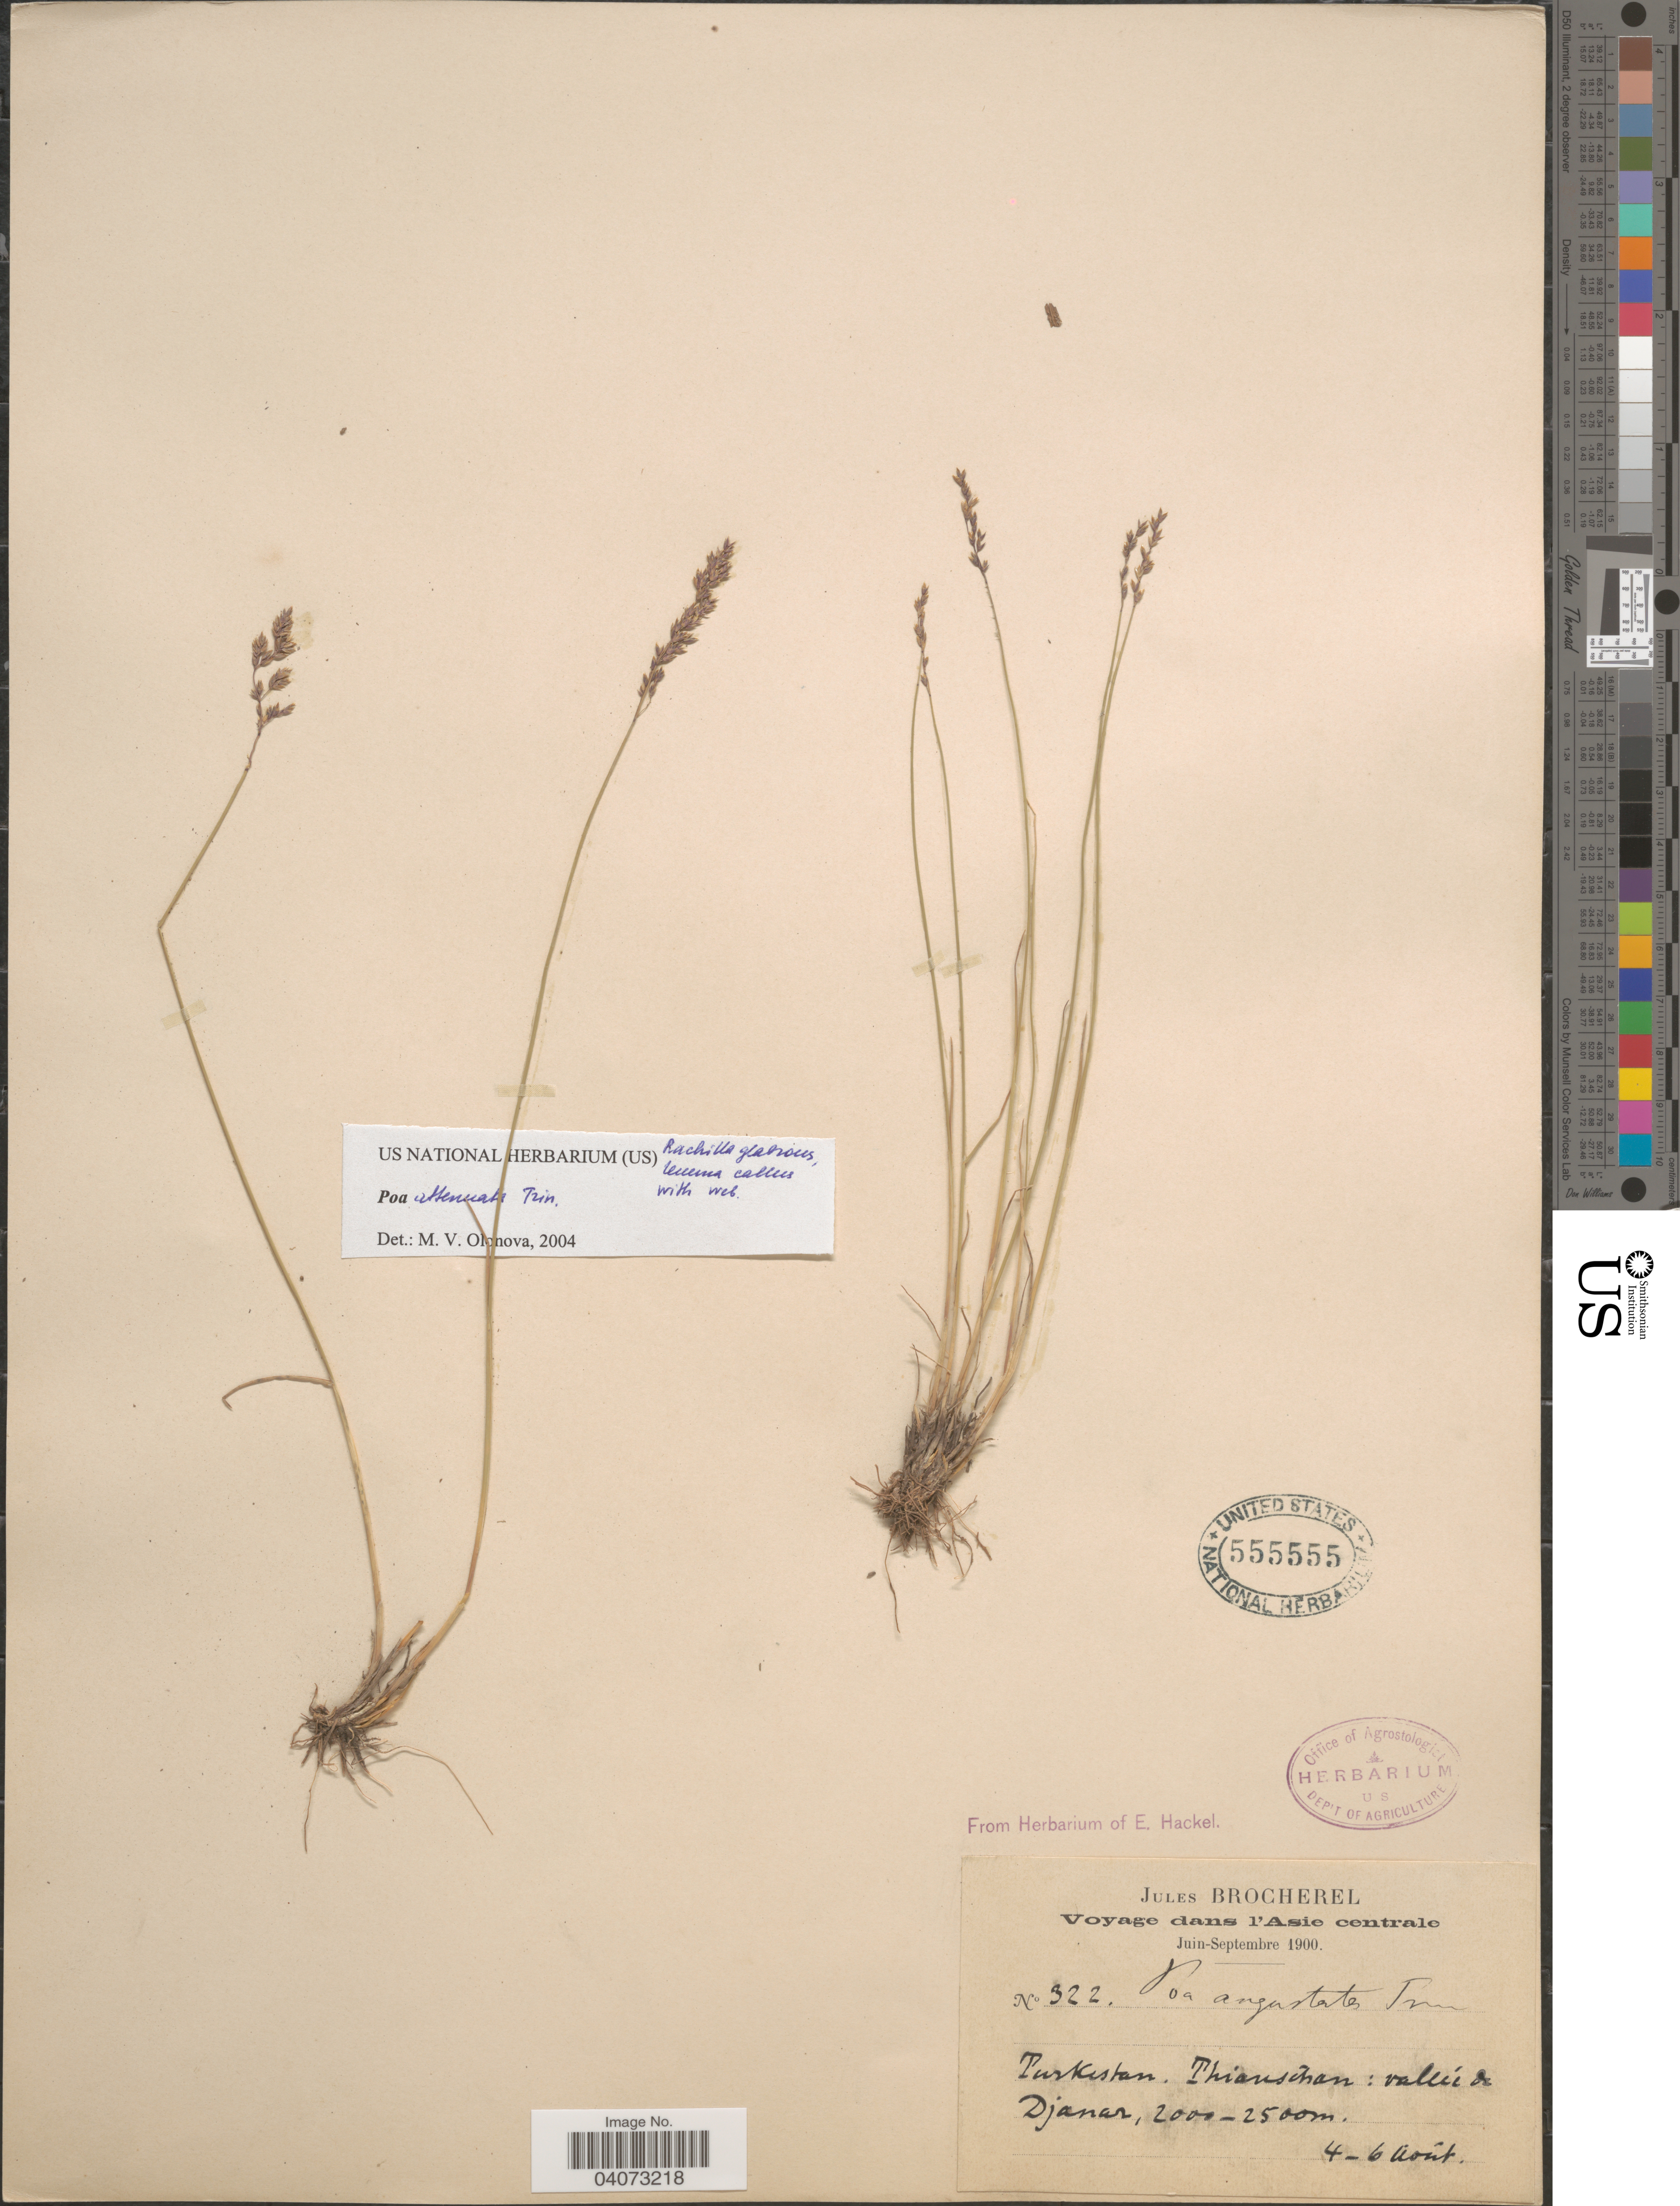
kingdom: Plantae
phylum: Tracheophyta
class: Liliopsida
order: Poales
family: Poaceae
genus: Poa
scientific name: Poa attenuata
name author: Trin.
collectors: J. Brocherel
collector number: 322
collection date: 1900-08-04/1900-08-06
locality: Voyage dans l'Asie centrale. Turkestan. Thianschan: vallée de Djanar.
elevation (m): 2000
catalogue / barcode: US 555555